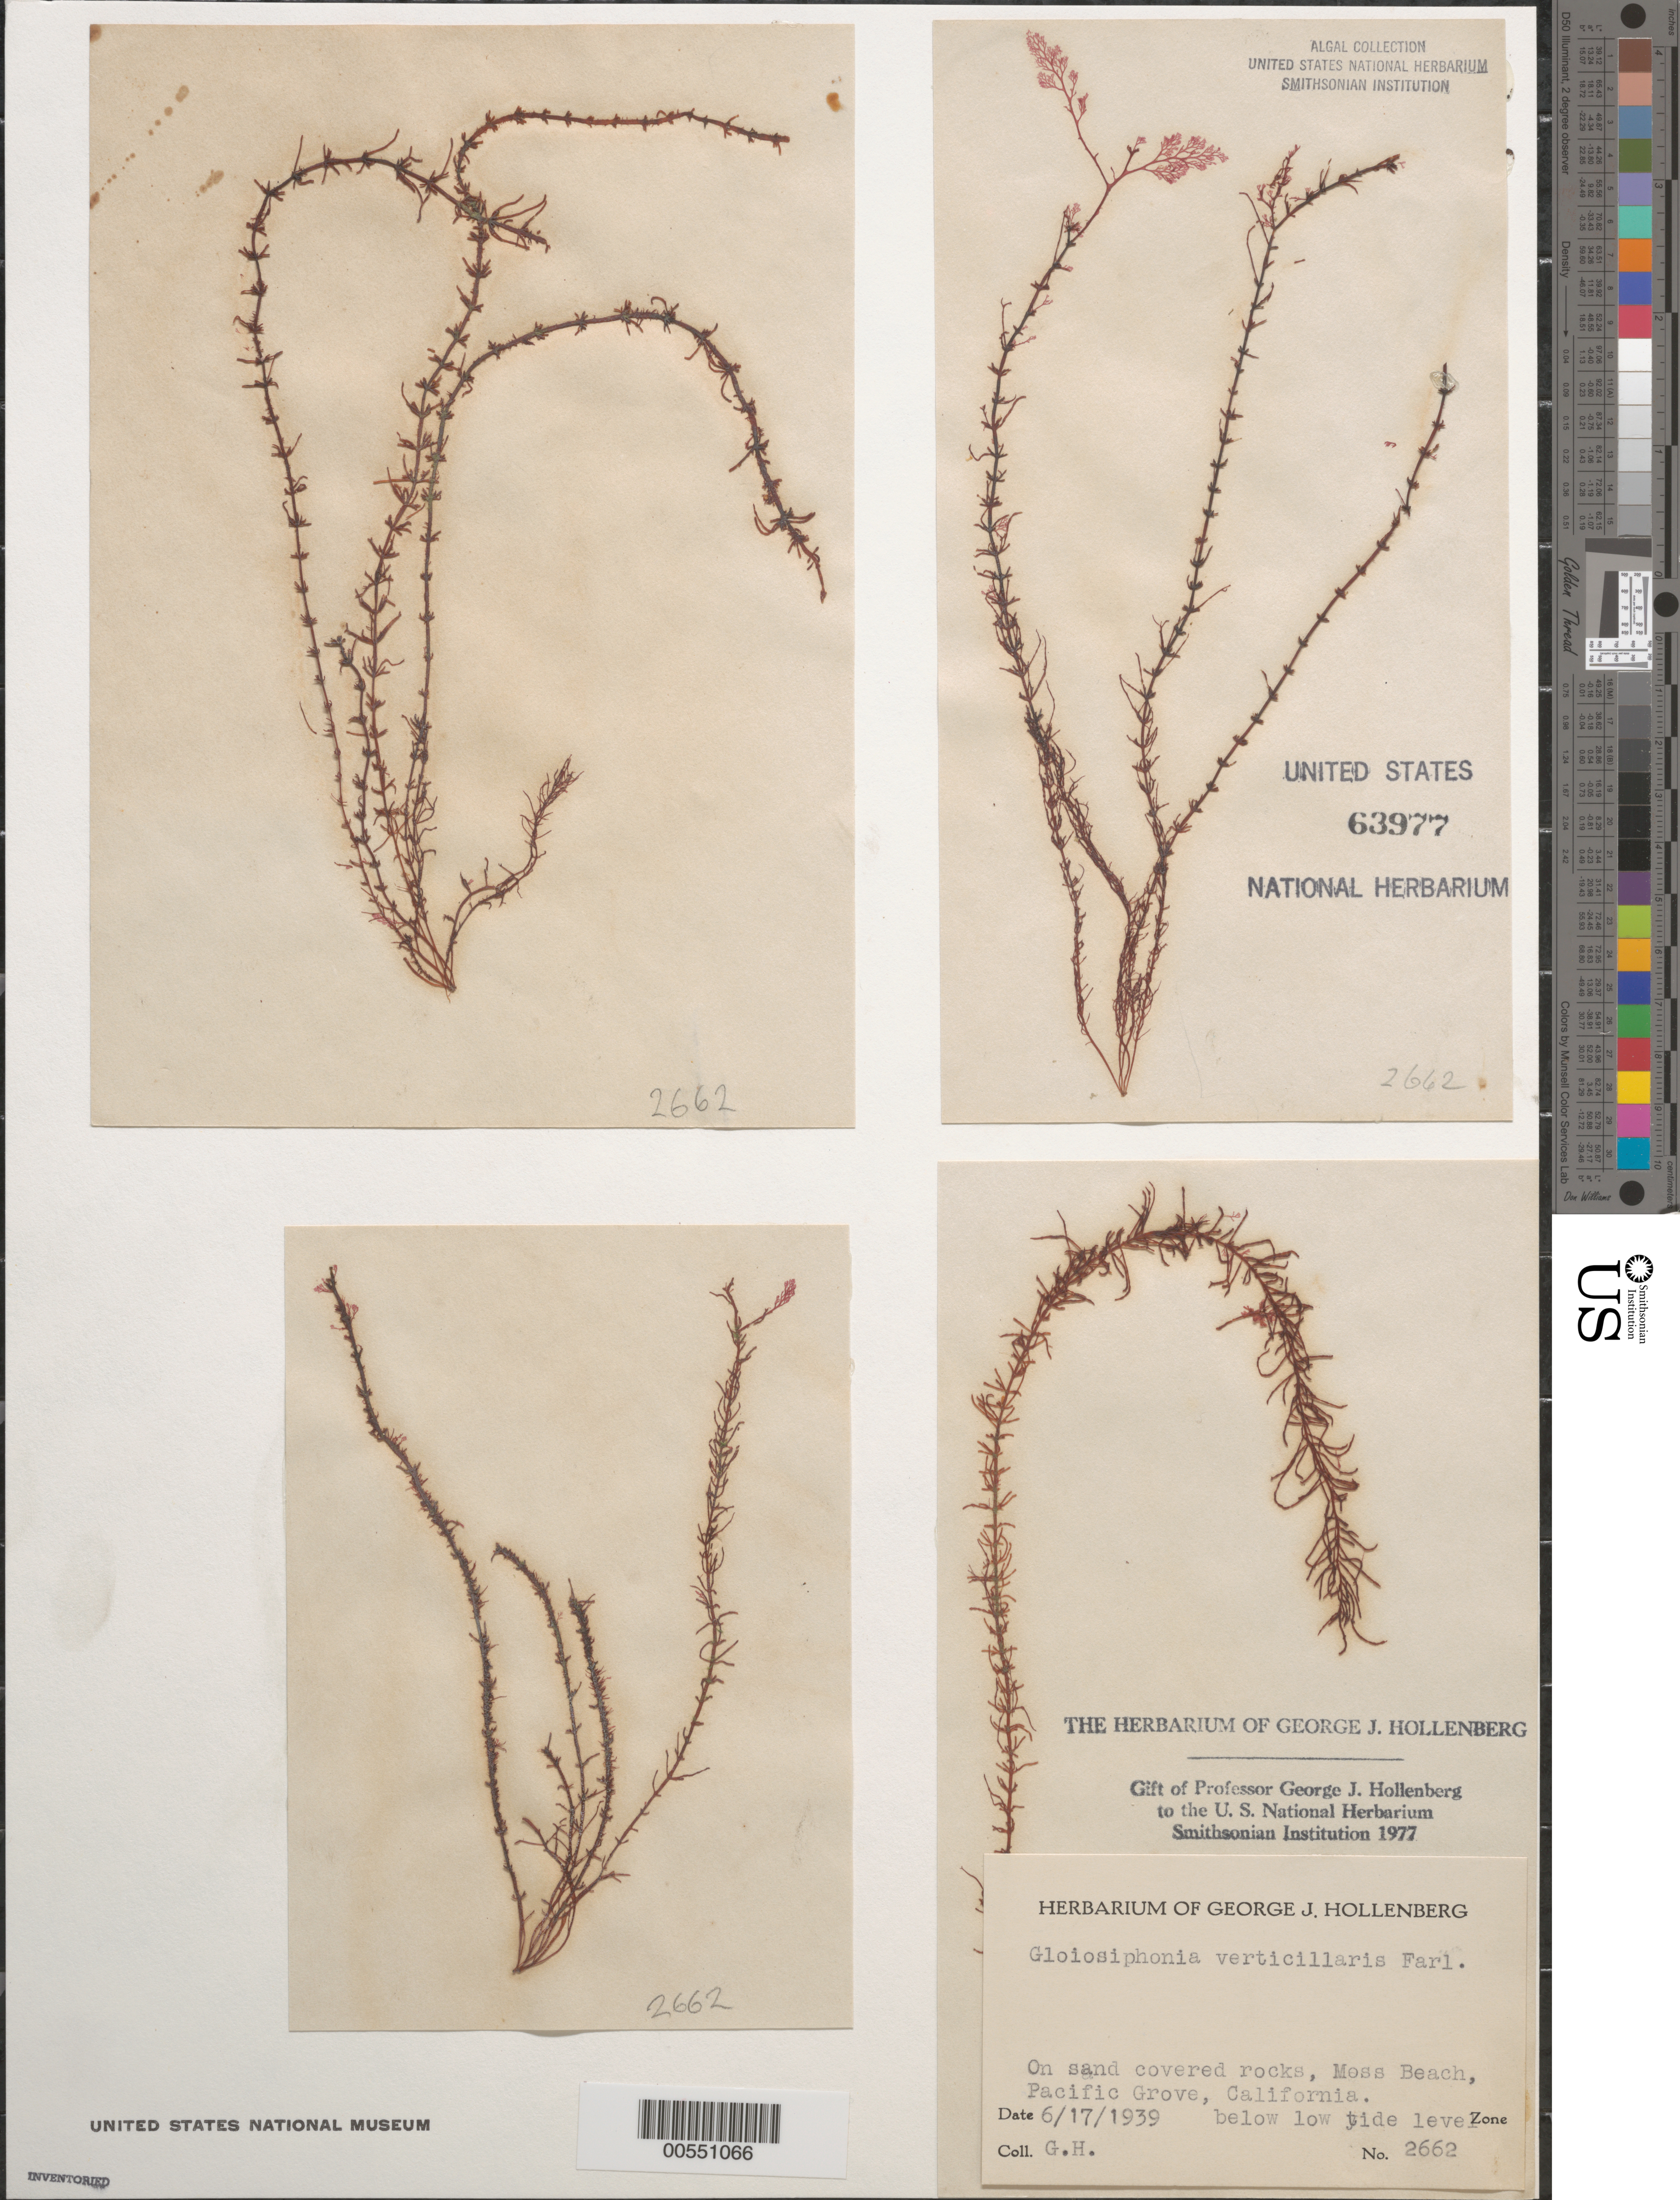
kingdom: Plantae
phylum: Rhodophyta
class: Florideophyceae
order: Gigartinales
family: Gloiosiphoniaceae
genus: Gloiosiphonia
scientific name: Gloiosiphonia verticillaris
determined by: Hollenberg, George J.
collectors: G. Hollenberg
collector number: GJH 2662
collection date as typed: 17 Jun 1939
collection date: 1939-06-17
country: United States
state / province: California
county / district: Monterey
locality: Middle reef of Moss Beach, Pacific Grove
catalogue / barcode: US 63977